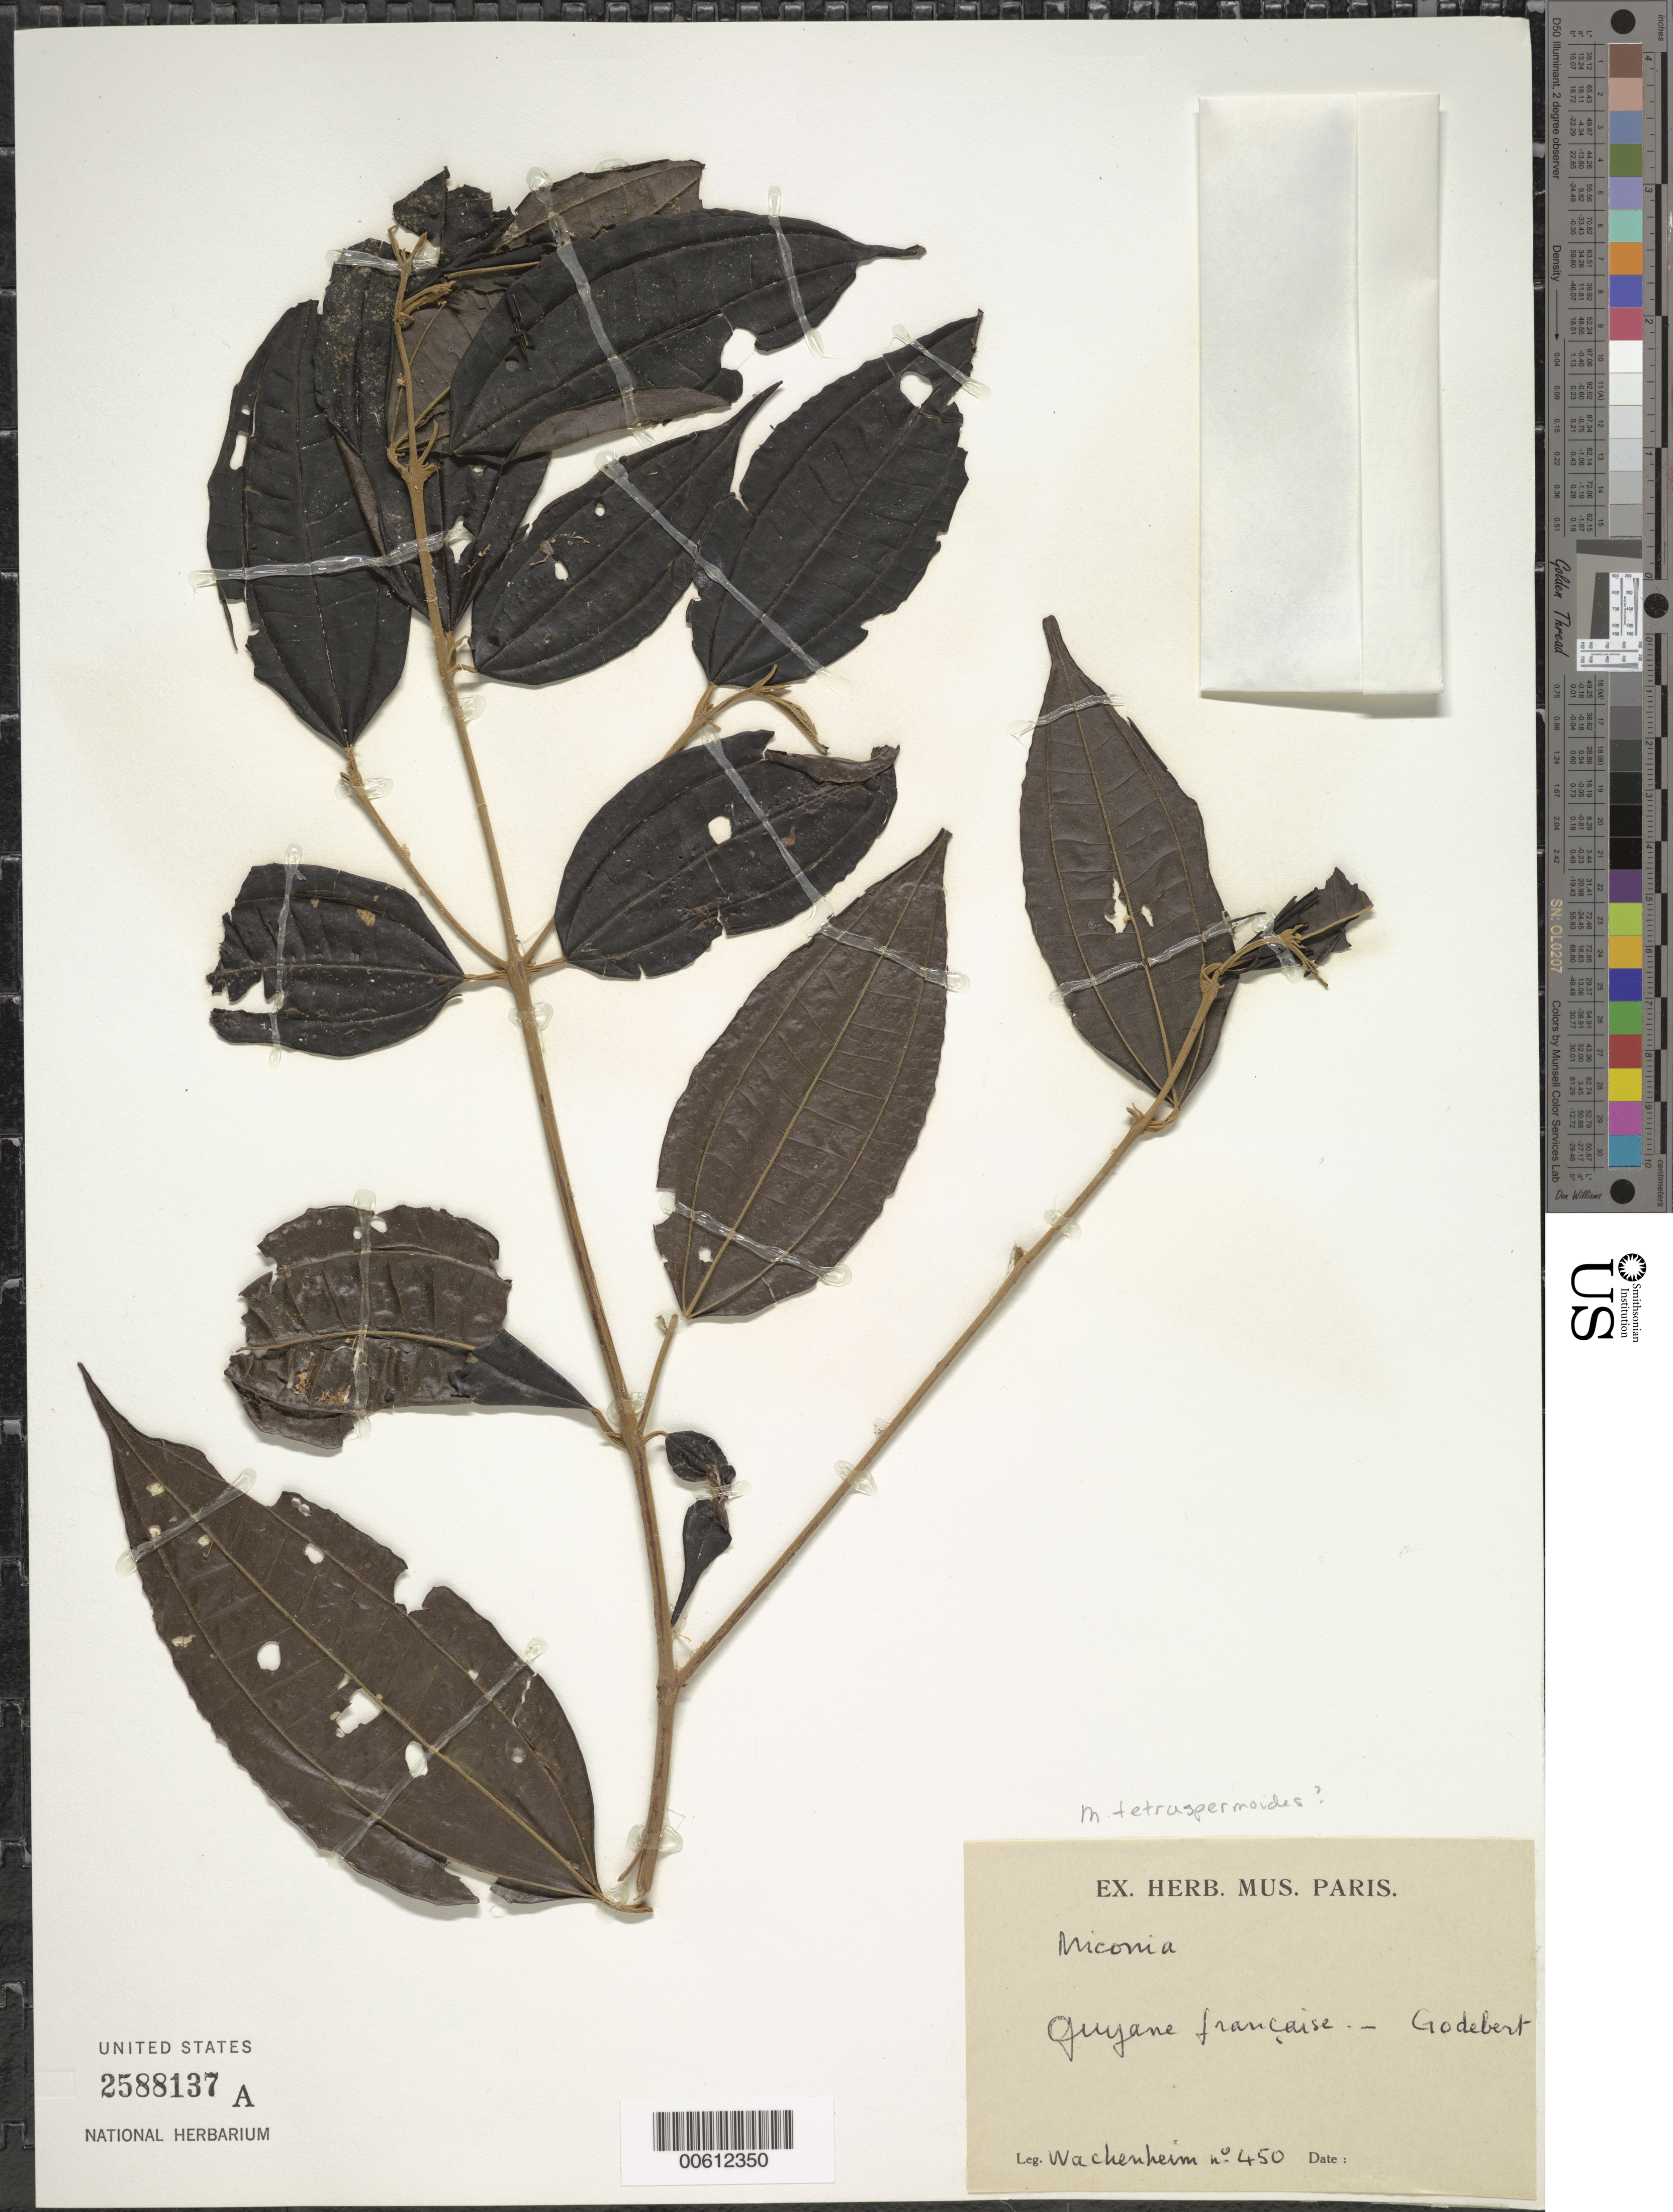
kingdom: Plantae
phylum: Tracheophyta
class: Magnoliopsida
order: Myrtales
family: Melastomataceae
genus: Miconia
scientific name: Miconia tetraspermoides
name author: Wurdack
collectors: G. Wachenheim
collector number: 450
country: French Guiana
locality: Godebert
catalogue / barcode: US 2588137A